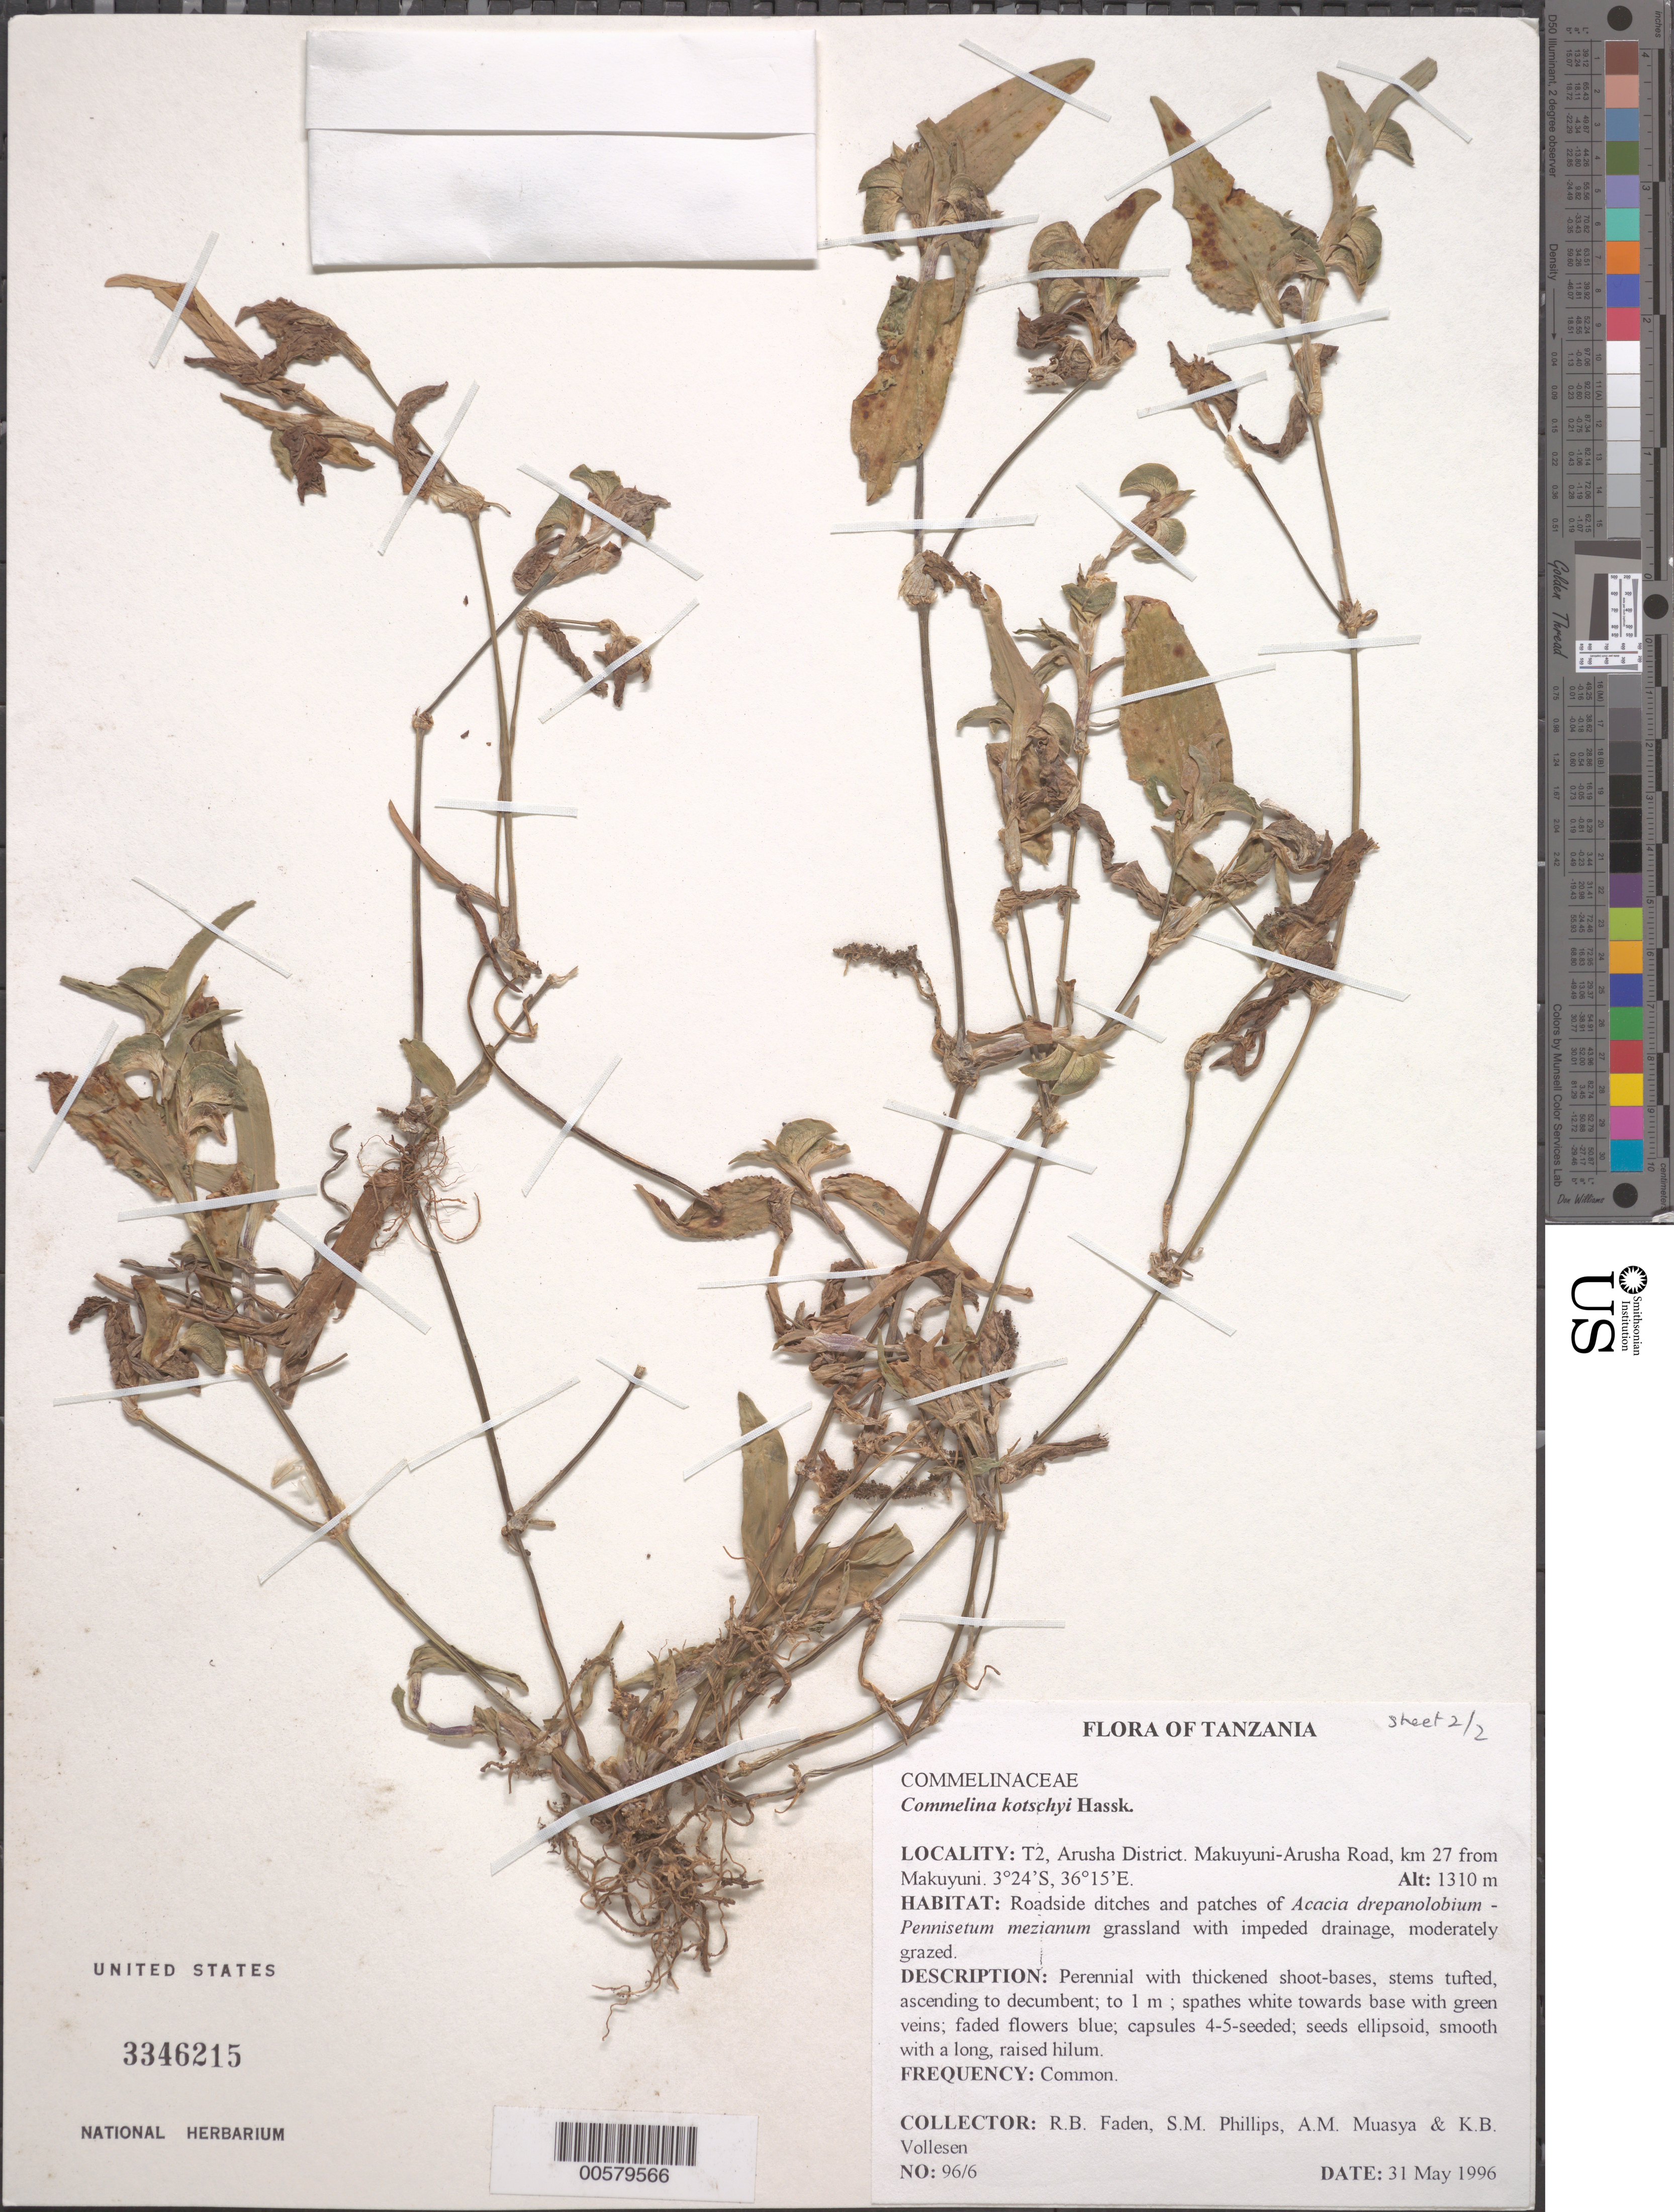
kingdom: Plantae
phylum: Tracheophyta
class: Liliopsida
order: Commelinales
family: Commelinaceae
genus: Commelina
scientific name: Commelina kotschyi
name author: Hassk.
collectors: R. B. Faden, S. M. Phillips, A. Muasya & K. Vollesen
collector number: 96/6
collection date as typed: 31 May 1996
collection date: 1996-05-31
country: Tanzania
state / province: Arusha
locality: Makuyuni - arusha road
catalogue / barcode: US 3346215